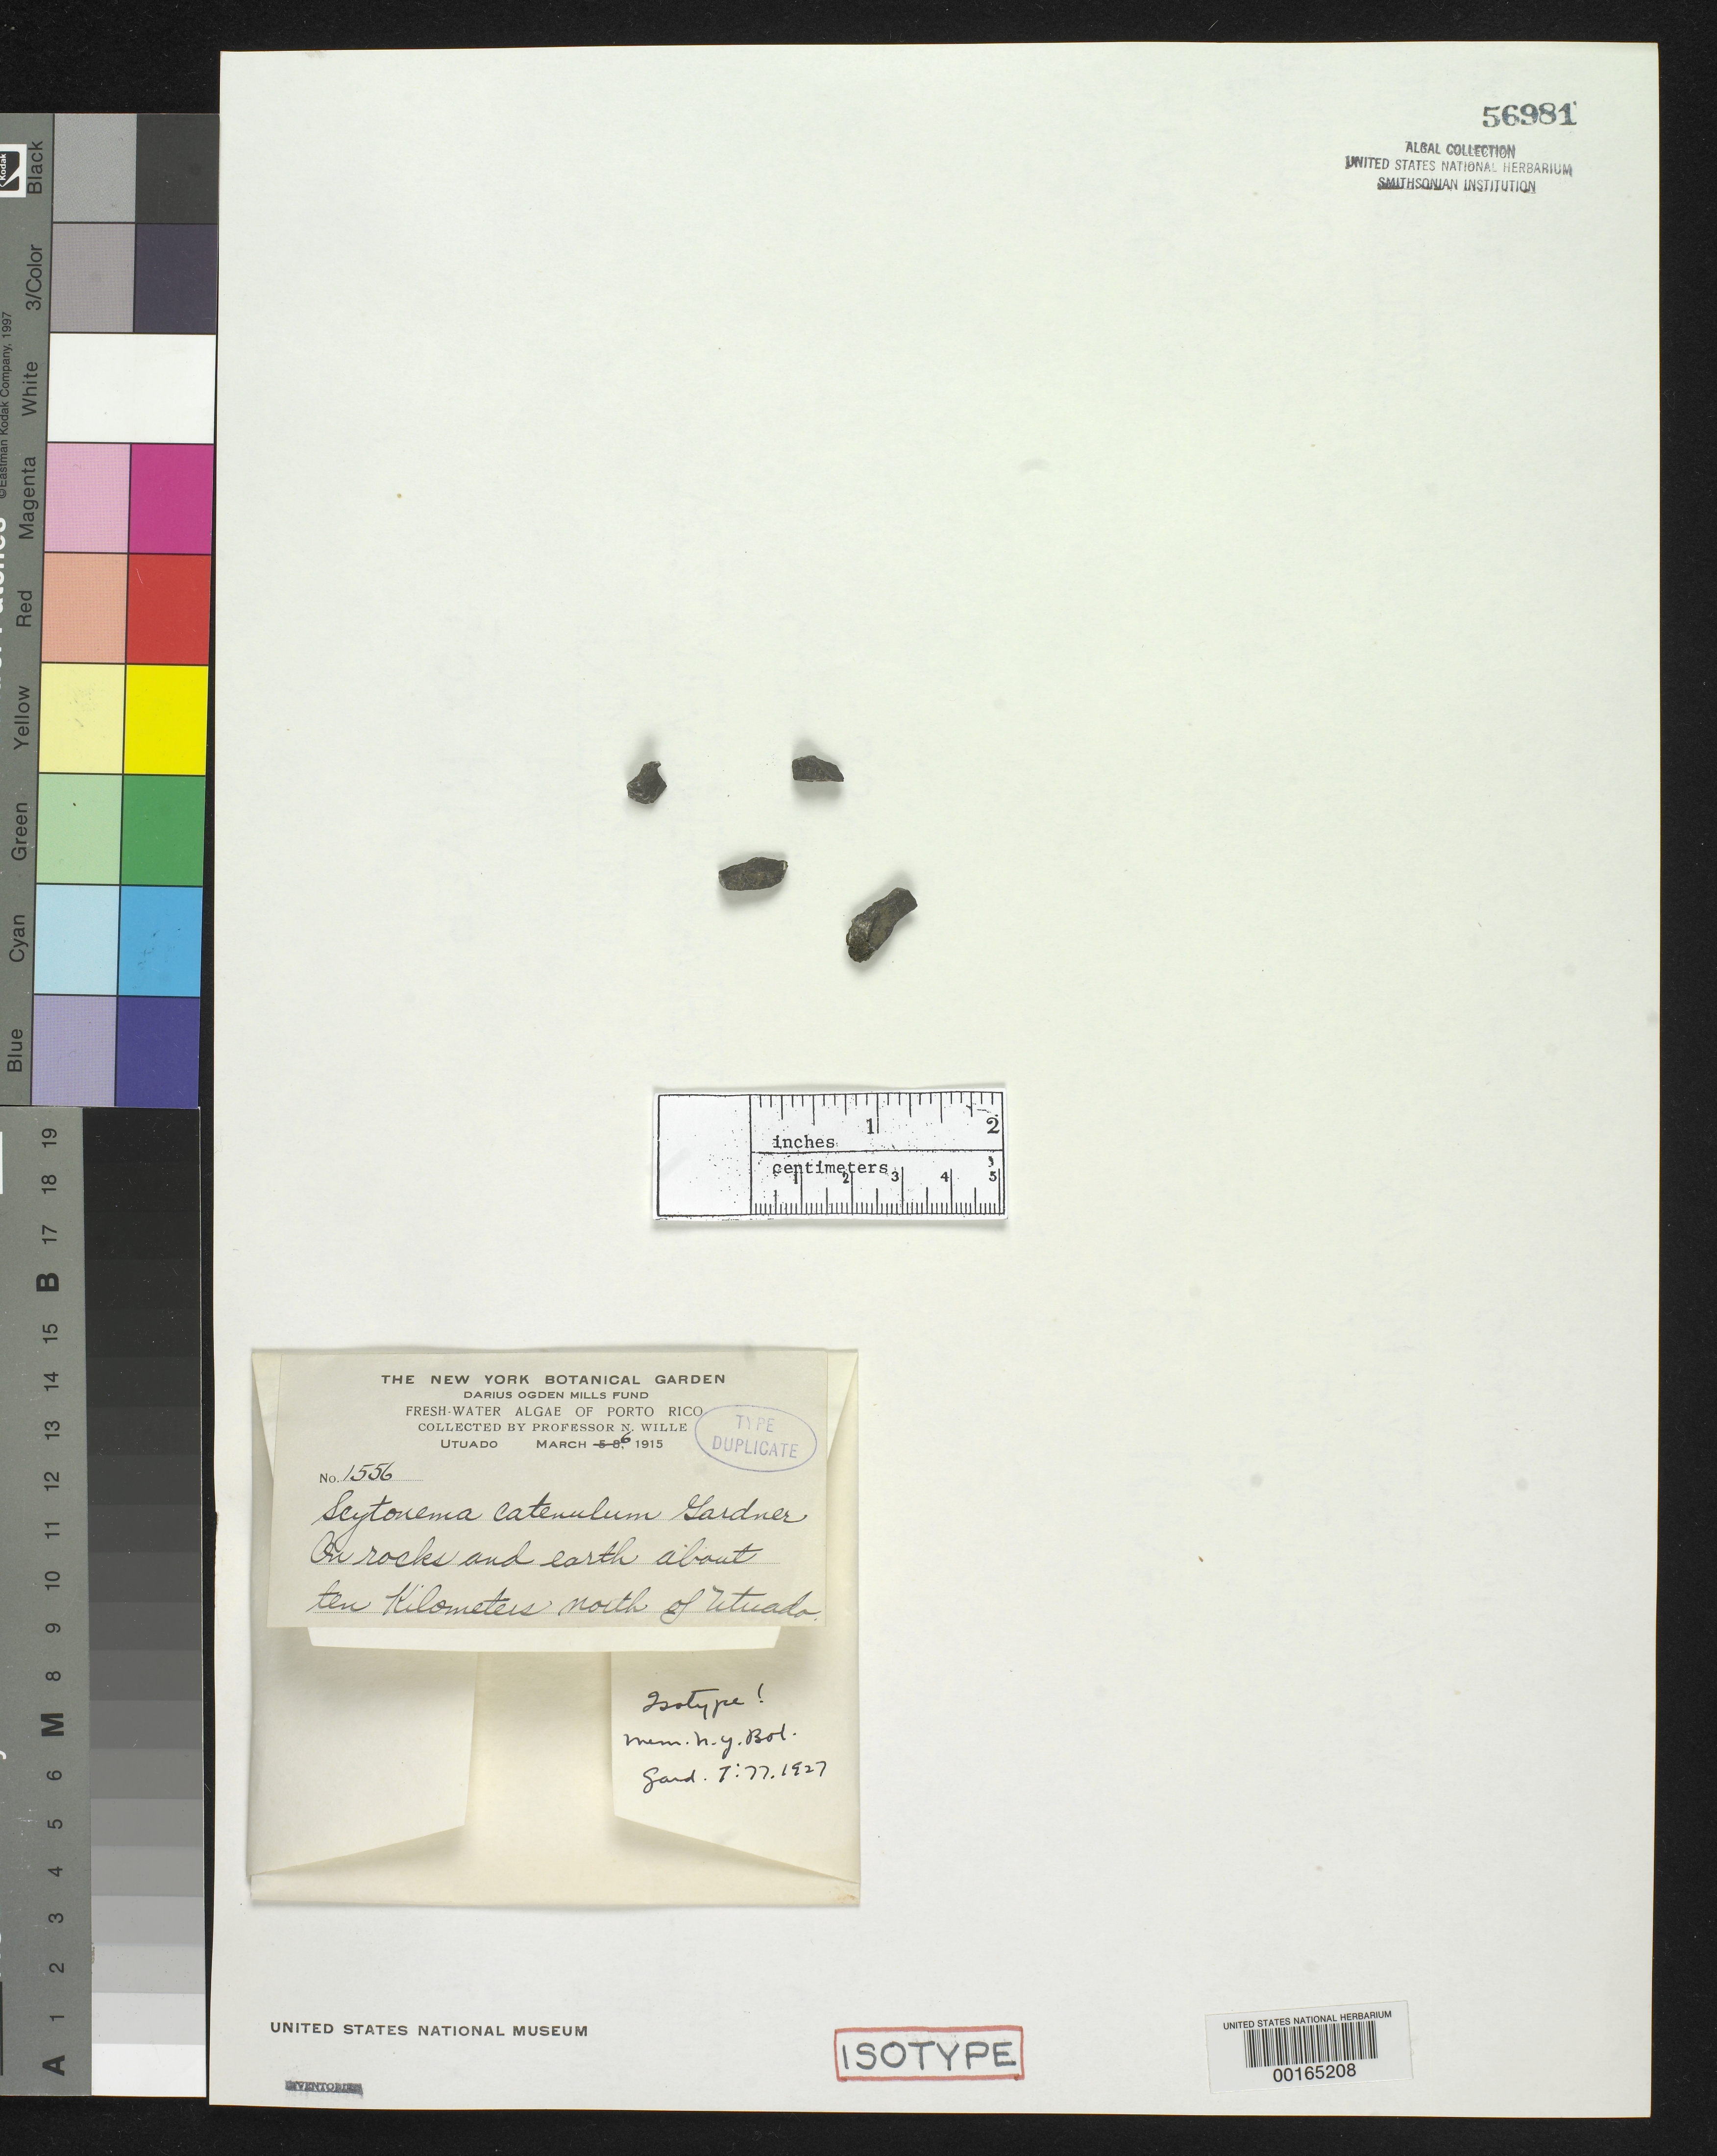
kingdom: Bacteria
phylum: Cyanobacteria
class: Cyanobacteriia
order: Cyanobacteriales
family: Scytonemataceae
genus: Scytonema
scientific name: Scytonema catenulum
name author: N.L. Gardner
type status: Isotype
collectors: N. Wille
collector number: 1556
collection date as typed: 06 Mar 1915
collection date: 1915-03-06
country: Puerto Rico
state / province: Utuado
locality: Ca. 10 km north of Utuado.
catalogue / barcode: US 56981